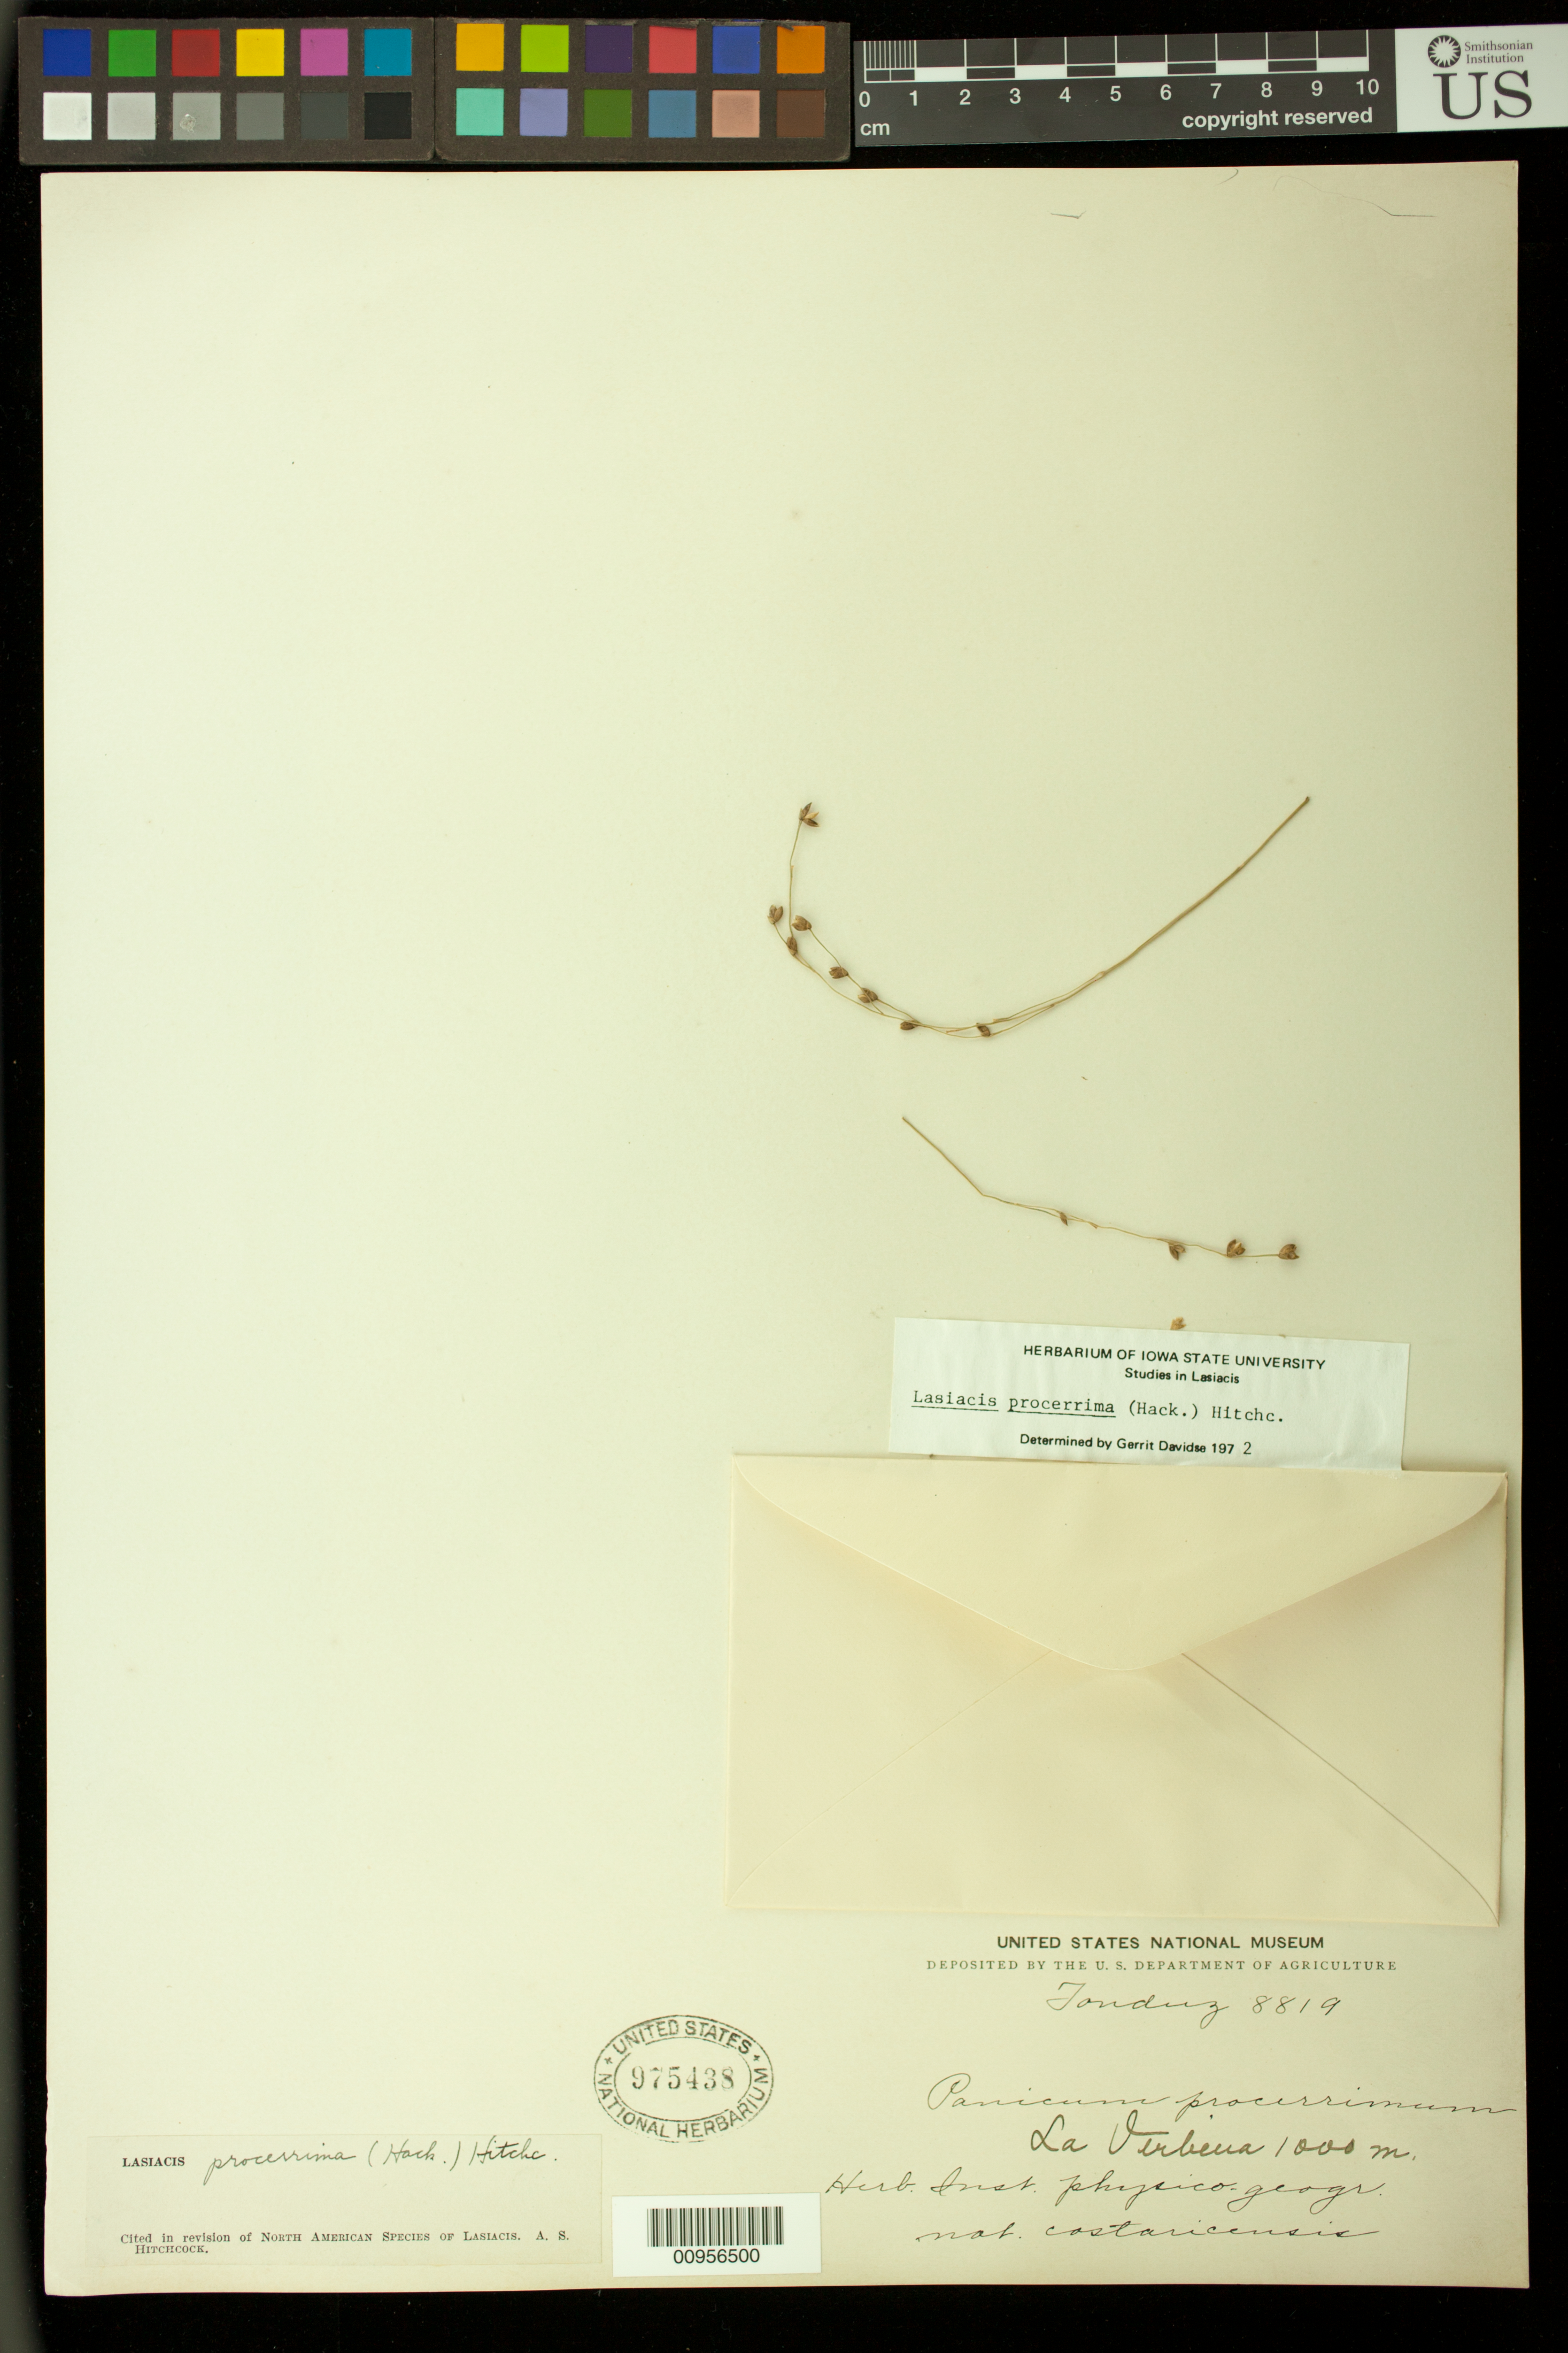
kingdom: Plantae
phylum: Tracheophyta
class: Liliopsida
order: Poales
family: Poaceae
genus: Panicum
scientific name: Panicum procerrimum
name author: Hack.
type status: Isotype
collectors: A. Tonduz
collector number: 8819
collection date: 1894-08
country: Costa Rica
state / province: San José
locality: San Jose, près La Verbena et Alajuelita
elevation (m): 1000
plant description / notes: Protologue cites "Pittier n. 8819" but specimen apparently collected by Tonduz.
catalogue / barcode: US 975438